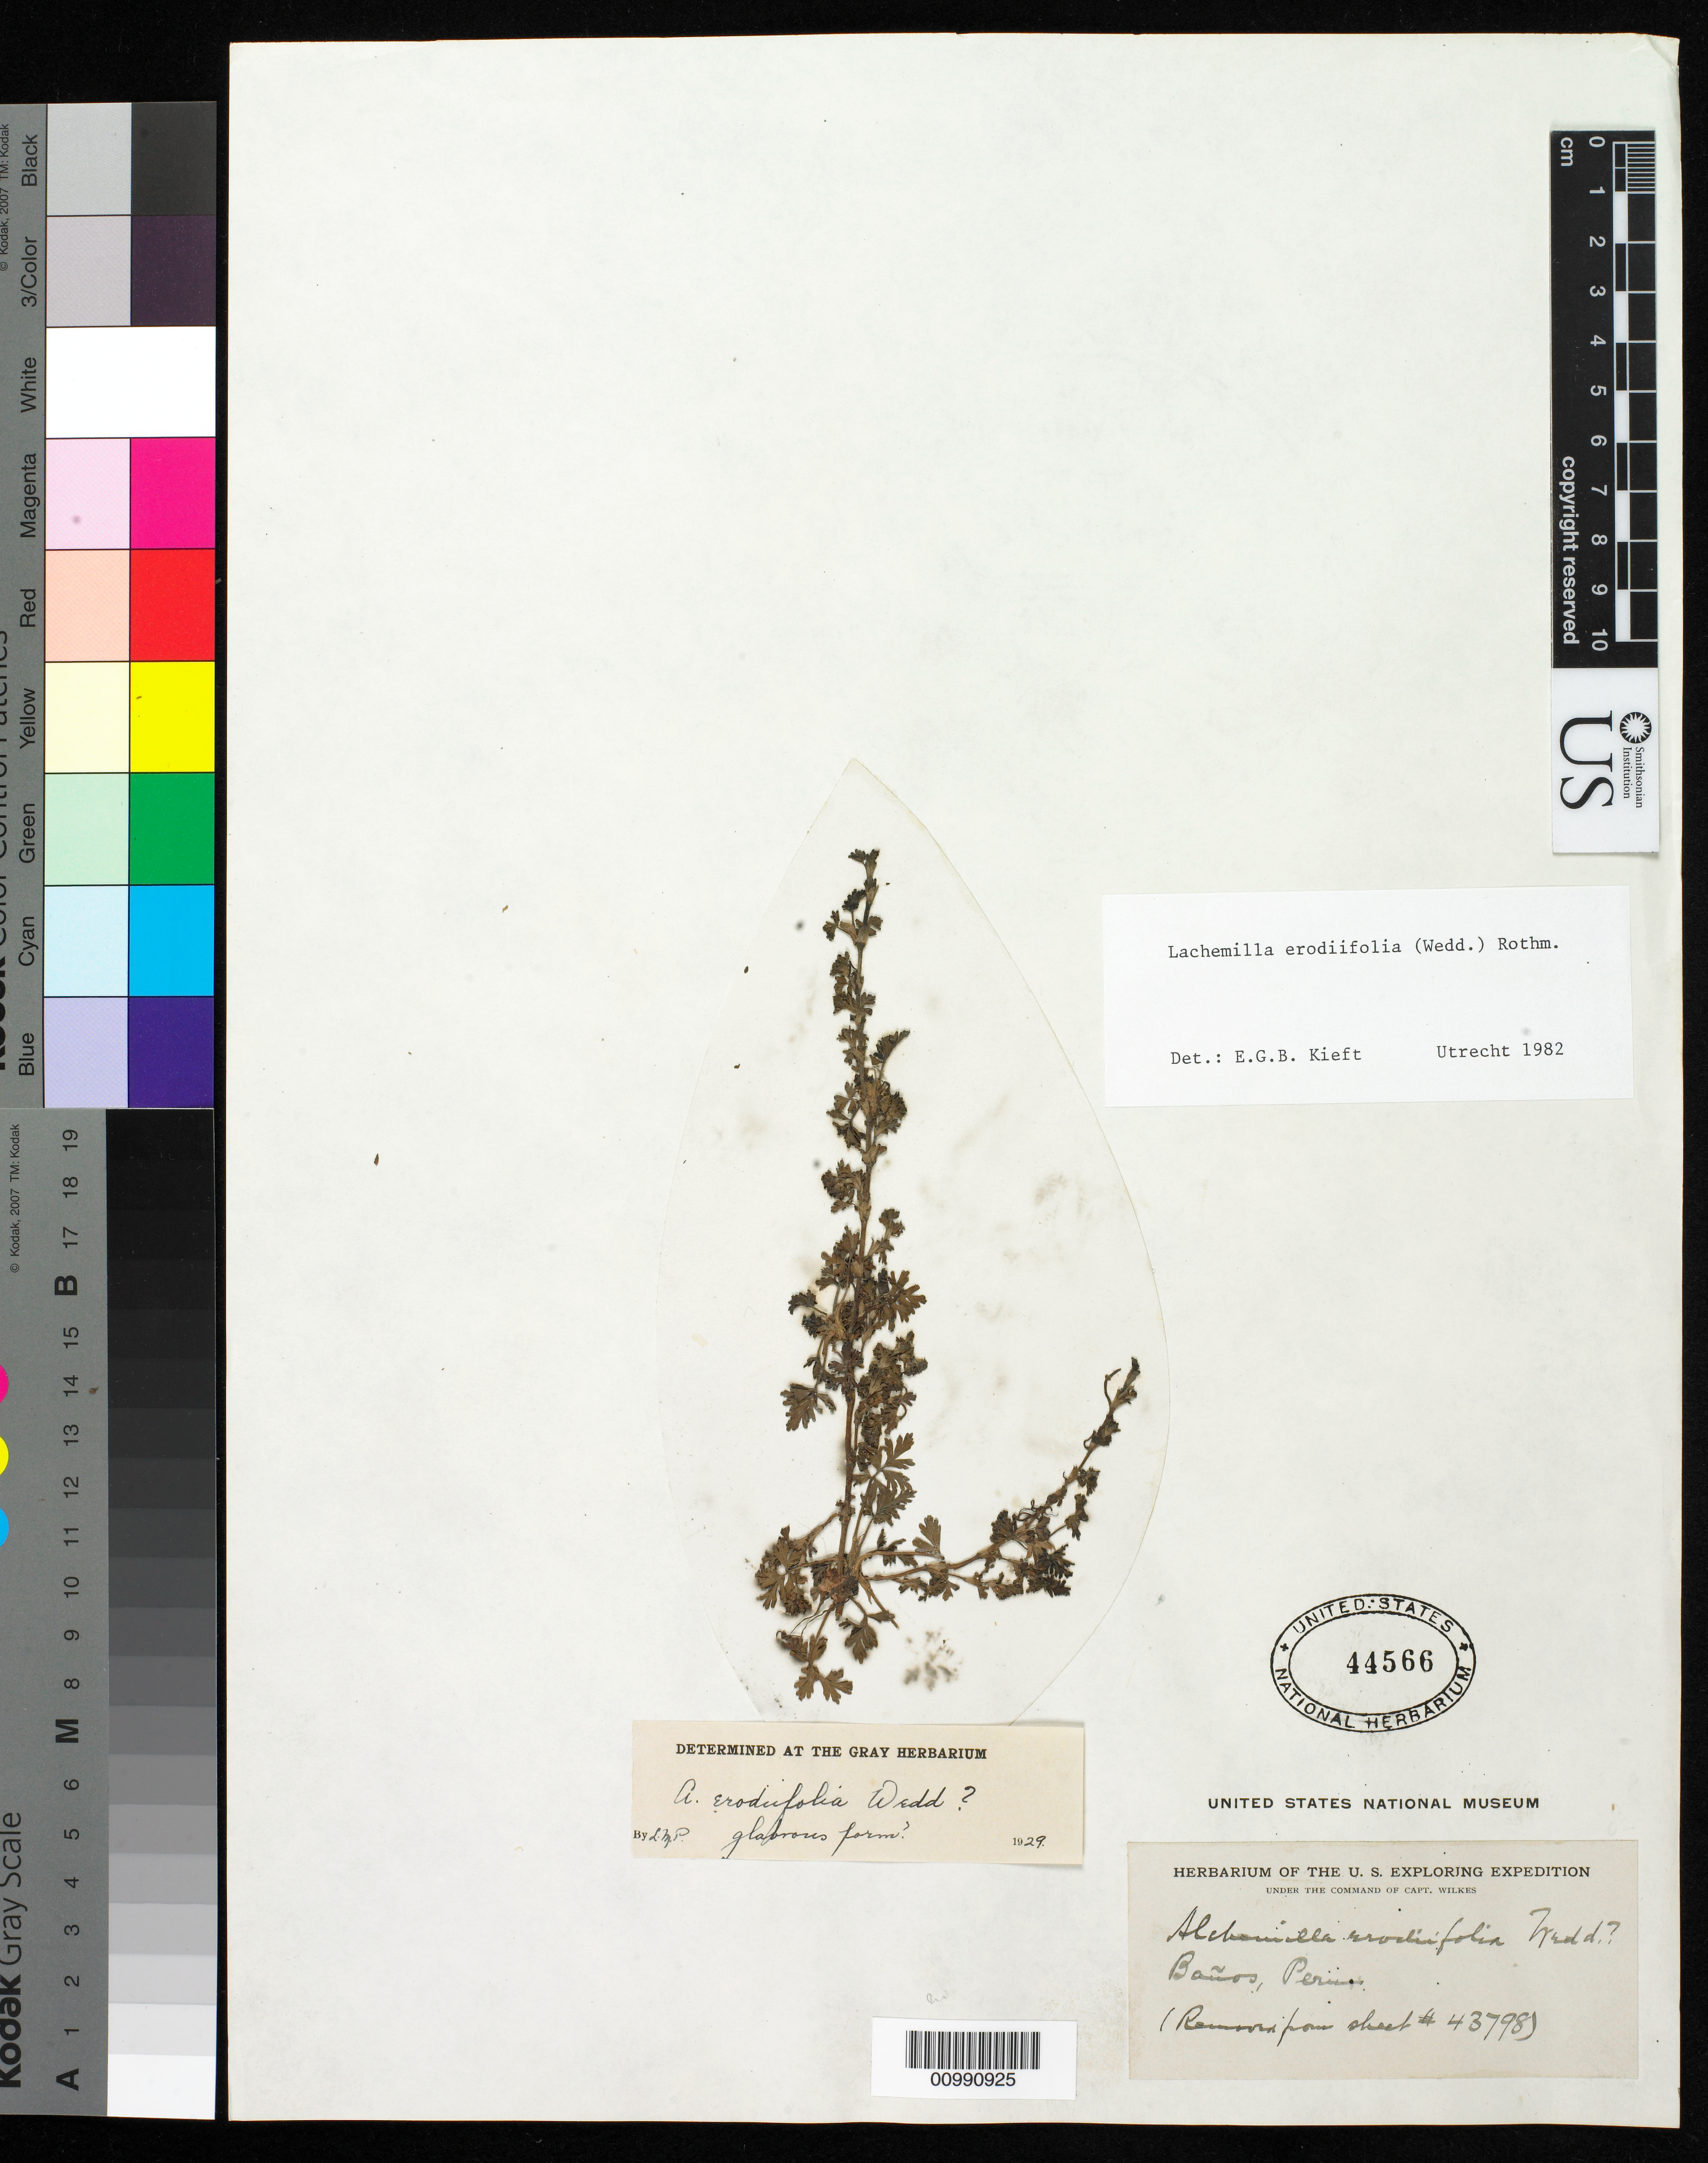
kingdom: Plantae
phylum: Tracheophyta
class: Magnoliopsida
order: Rosales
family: Rosaceae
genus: Lachemilla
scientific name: Lachemilla erodiifolia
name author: (Wedd.) Rothm.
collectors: Wilkes Explor. Exped.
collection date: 1838/1842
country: Peru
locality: Banos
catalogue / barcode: US 44566